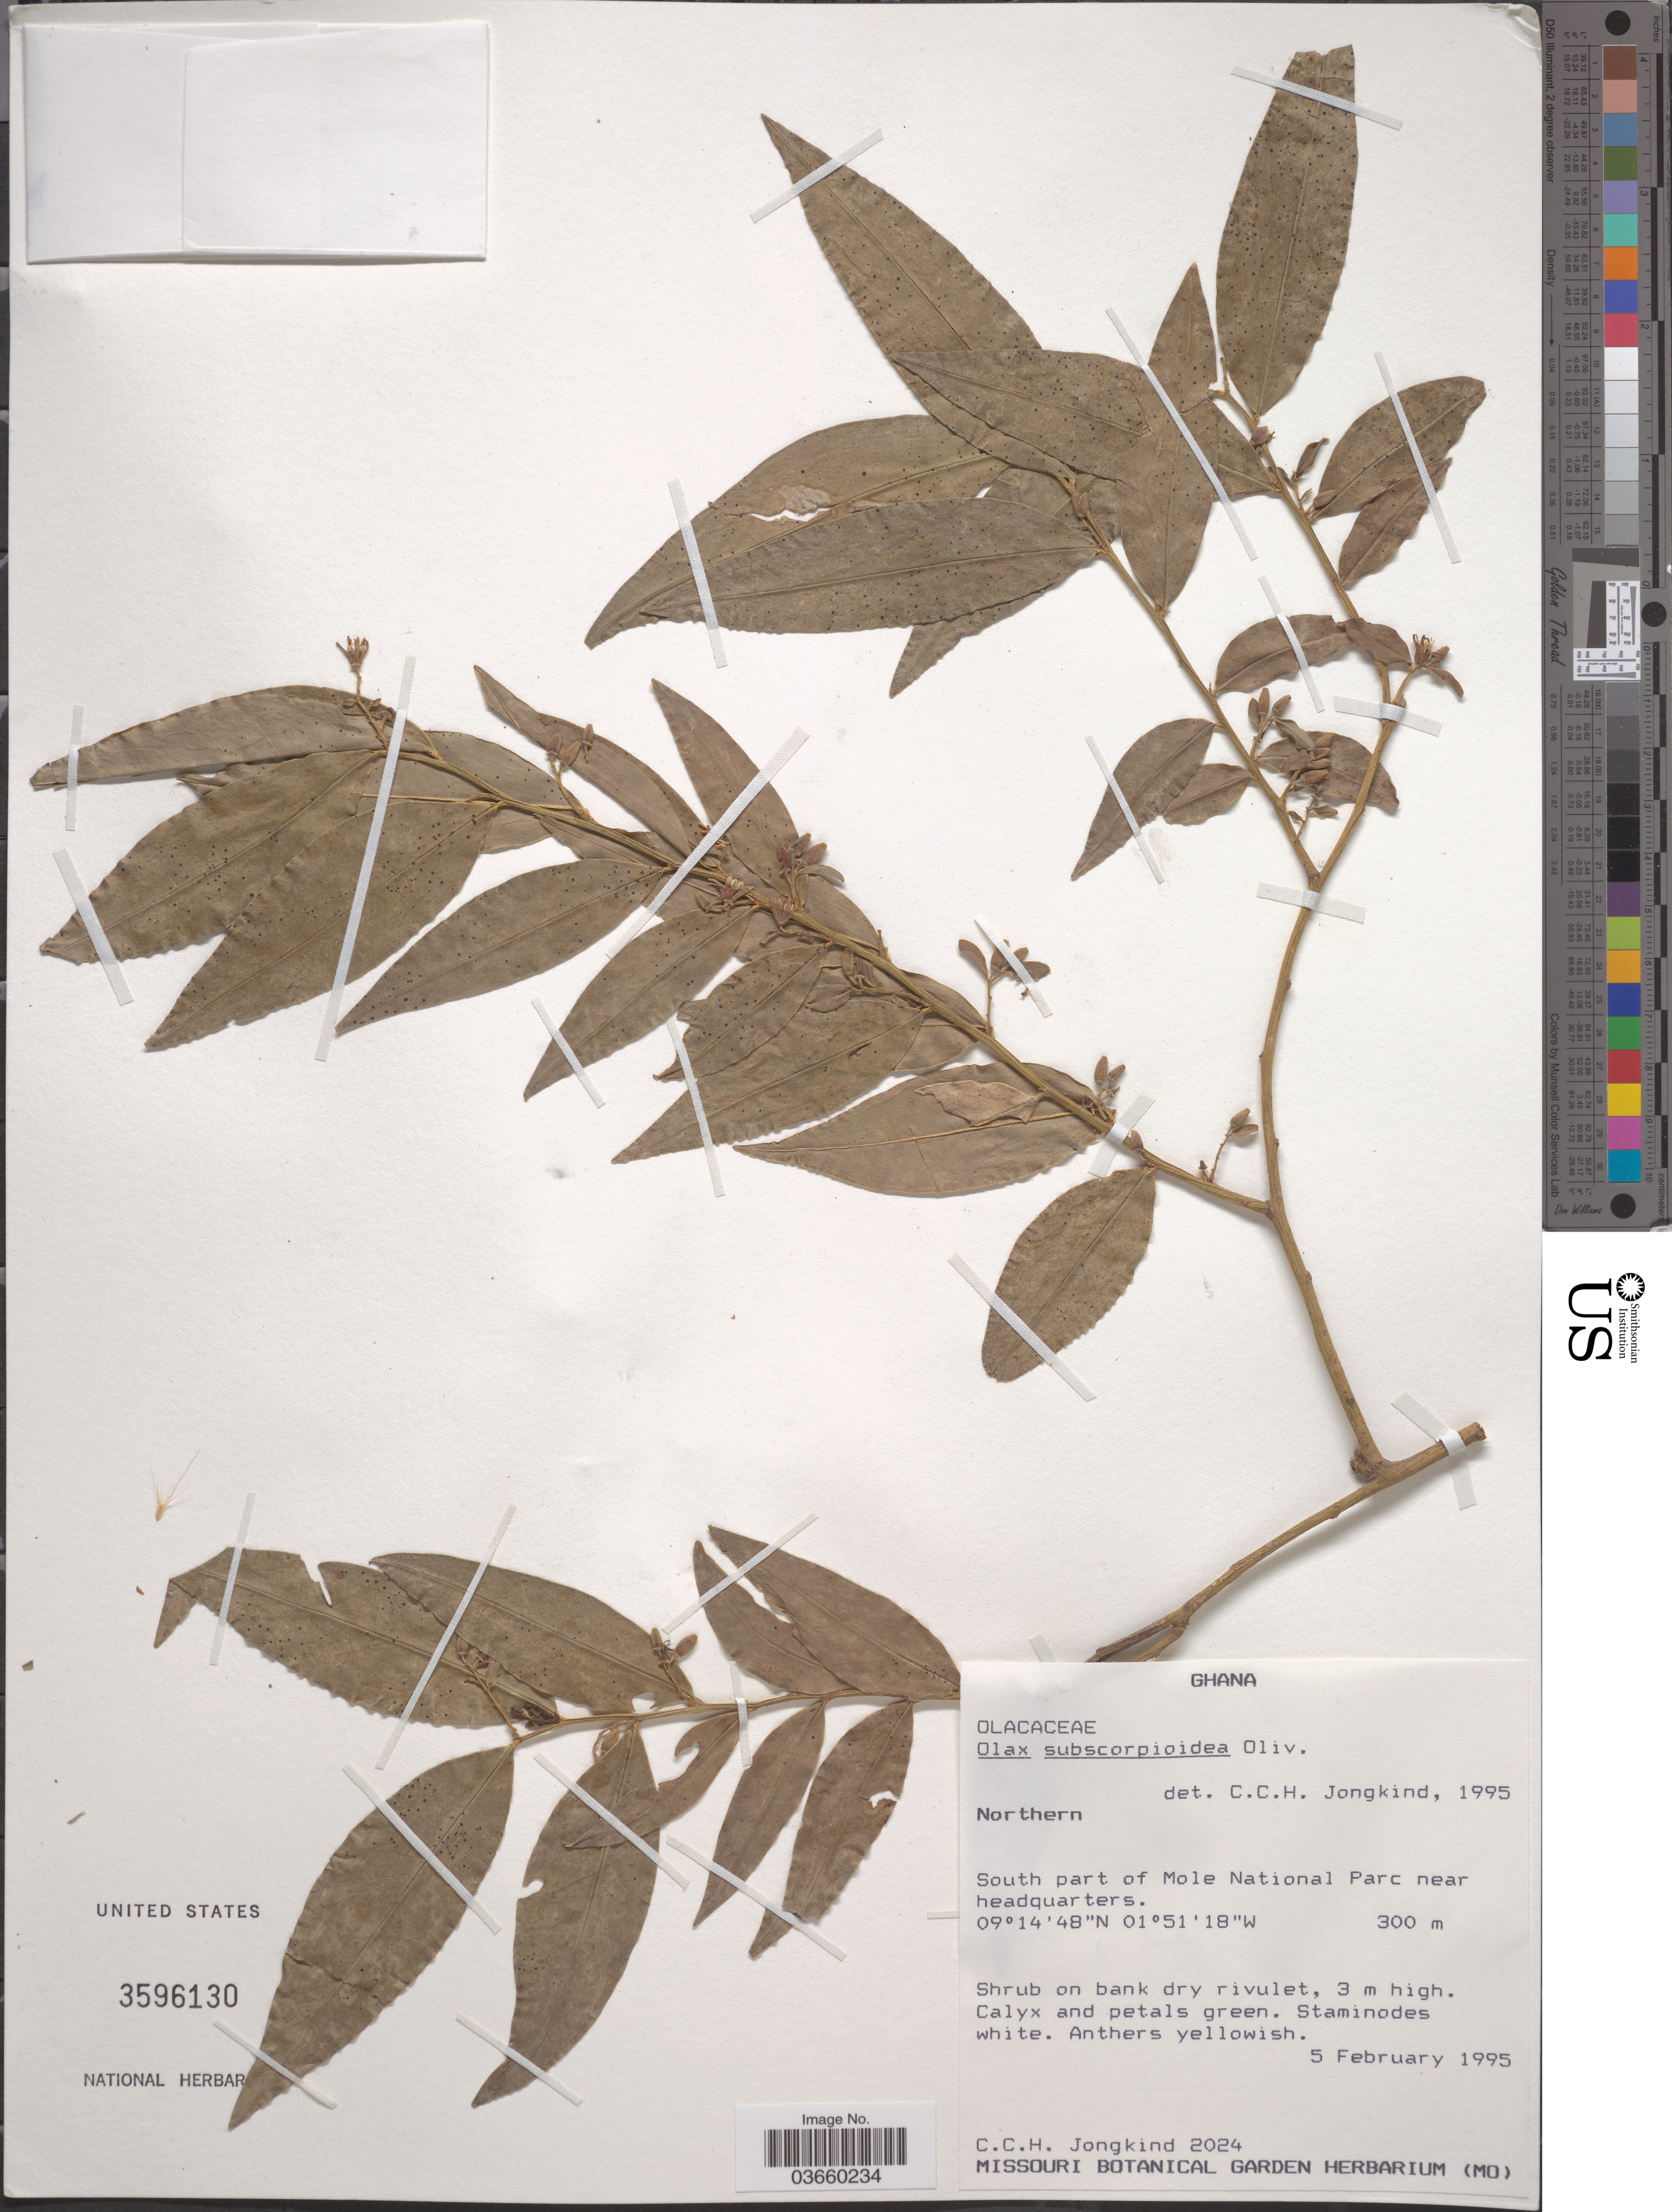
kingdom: Plantae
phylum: Tracheophyta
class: Magnoliopsida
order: Santalales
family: Olacaceae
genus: Olax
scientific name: Olax subscorpioidea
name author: Oliv.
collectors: C. C. Jongkind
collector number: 2024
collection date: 1995-02-05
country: Ghana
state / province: Northern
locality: South part of Mole National Parc near headquarters.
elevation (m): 300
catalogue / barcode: US 3596130